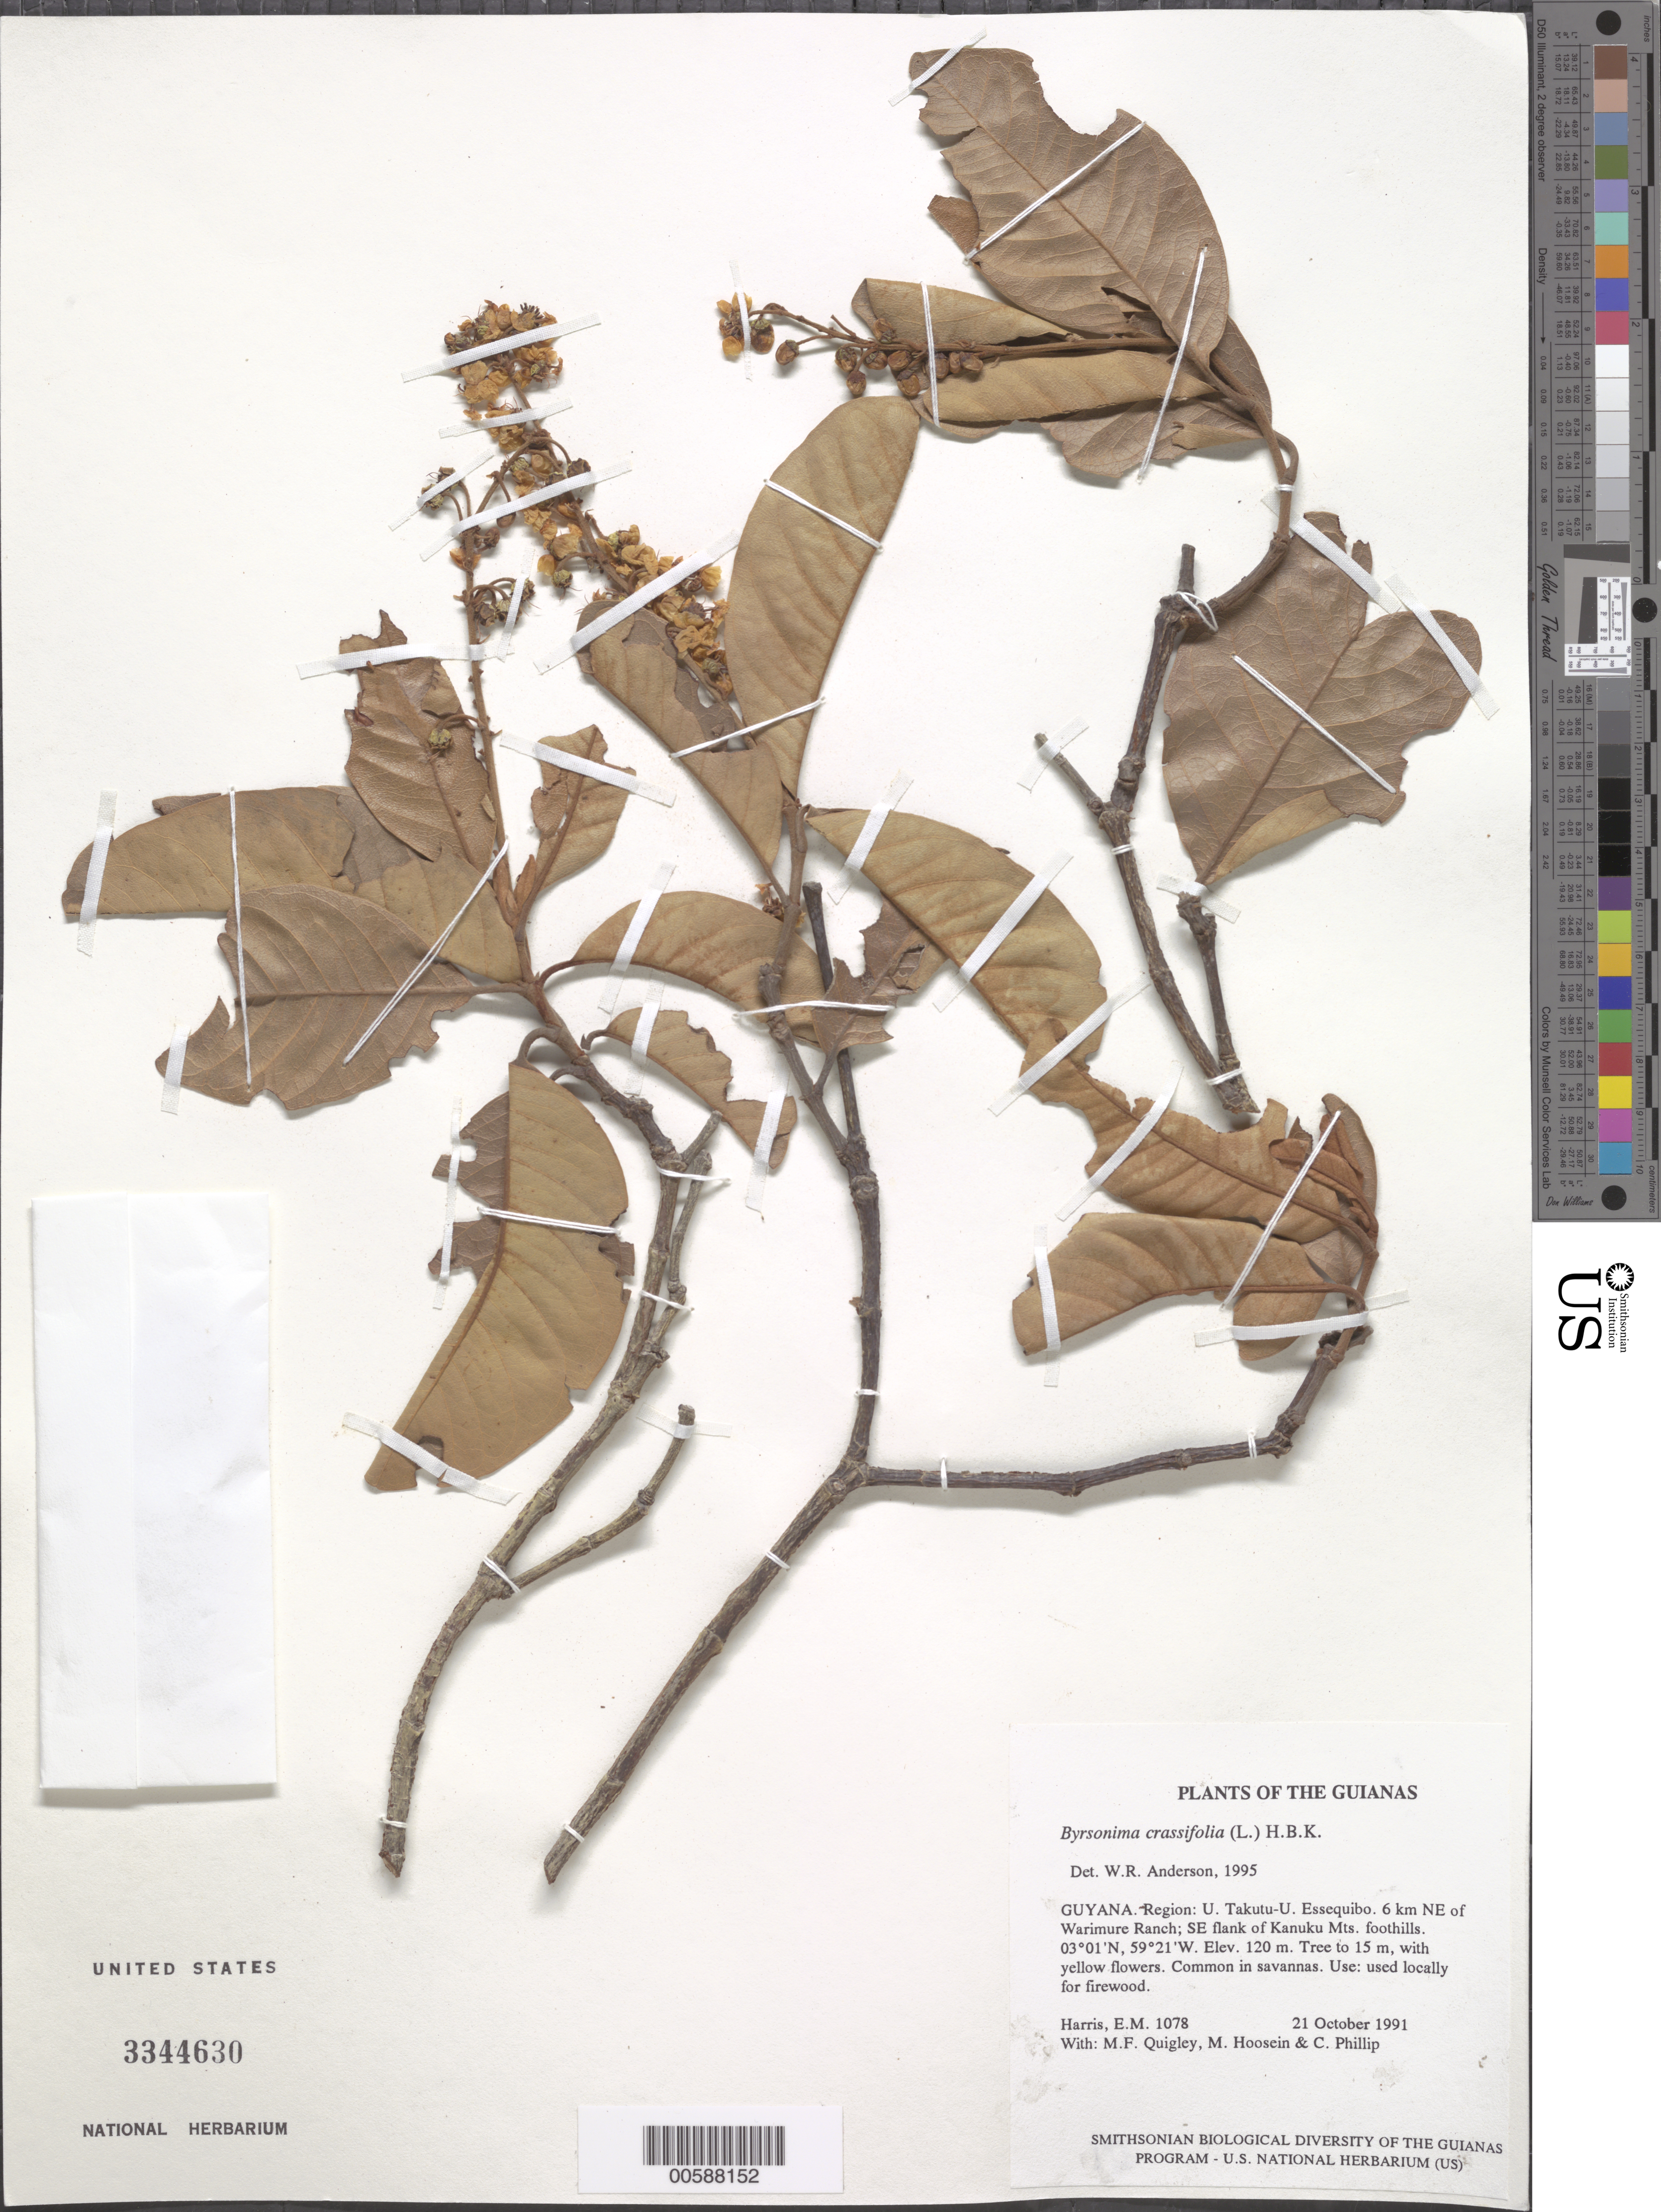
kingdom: Plantae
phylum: Tracheophyta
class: Magnoliopsida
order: Malpighiales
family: Malpighiaceae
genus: Byrsonima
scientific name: Byrsonima crassifolia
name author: (L.) Kunth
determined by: Anderson, W. R., (MICH), University of Michigan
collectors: E. M. Harris, M. Quigley, M. Hossein & C. Phillip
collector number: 1078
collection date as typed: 21 October 1991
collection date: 1991-10-21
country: Guyana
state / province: U. Takutu-U. Essequibo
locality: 6 km NE of Warimure Ranch; SE flank of Kanuku Mts. foothills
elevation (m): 120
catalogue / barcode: US 3344630